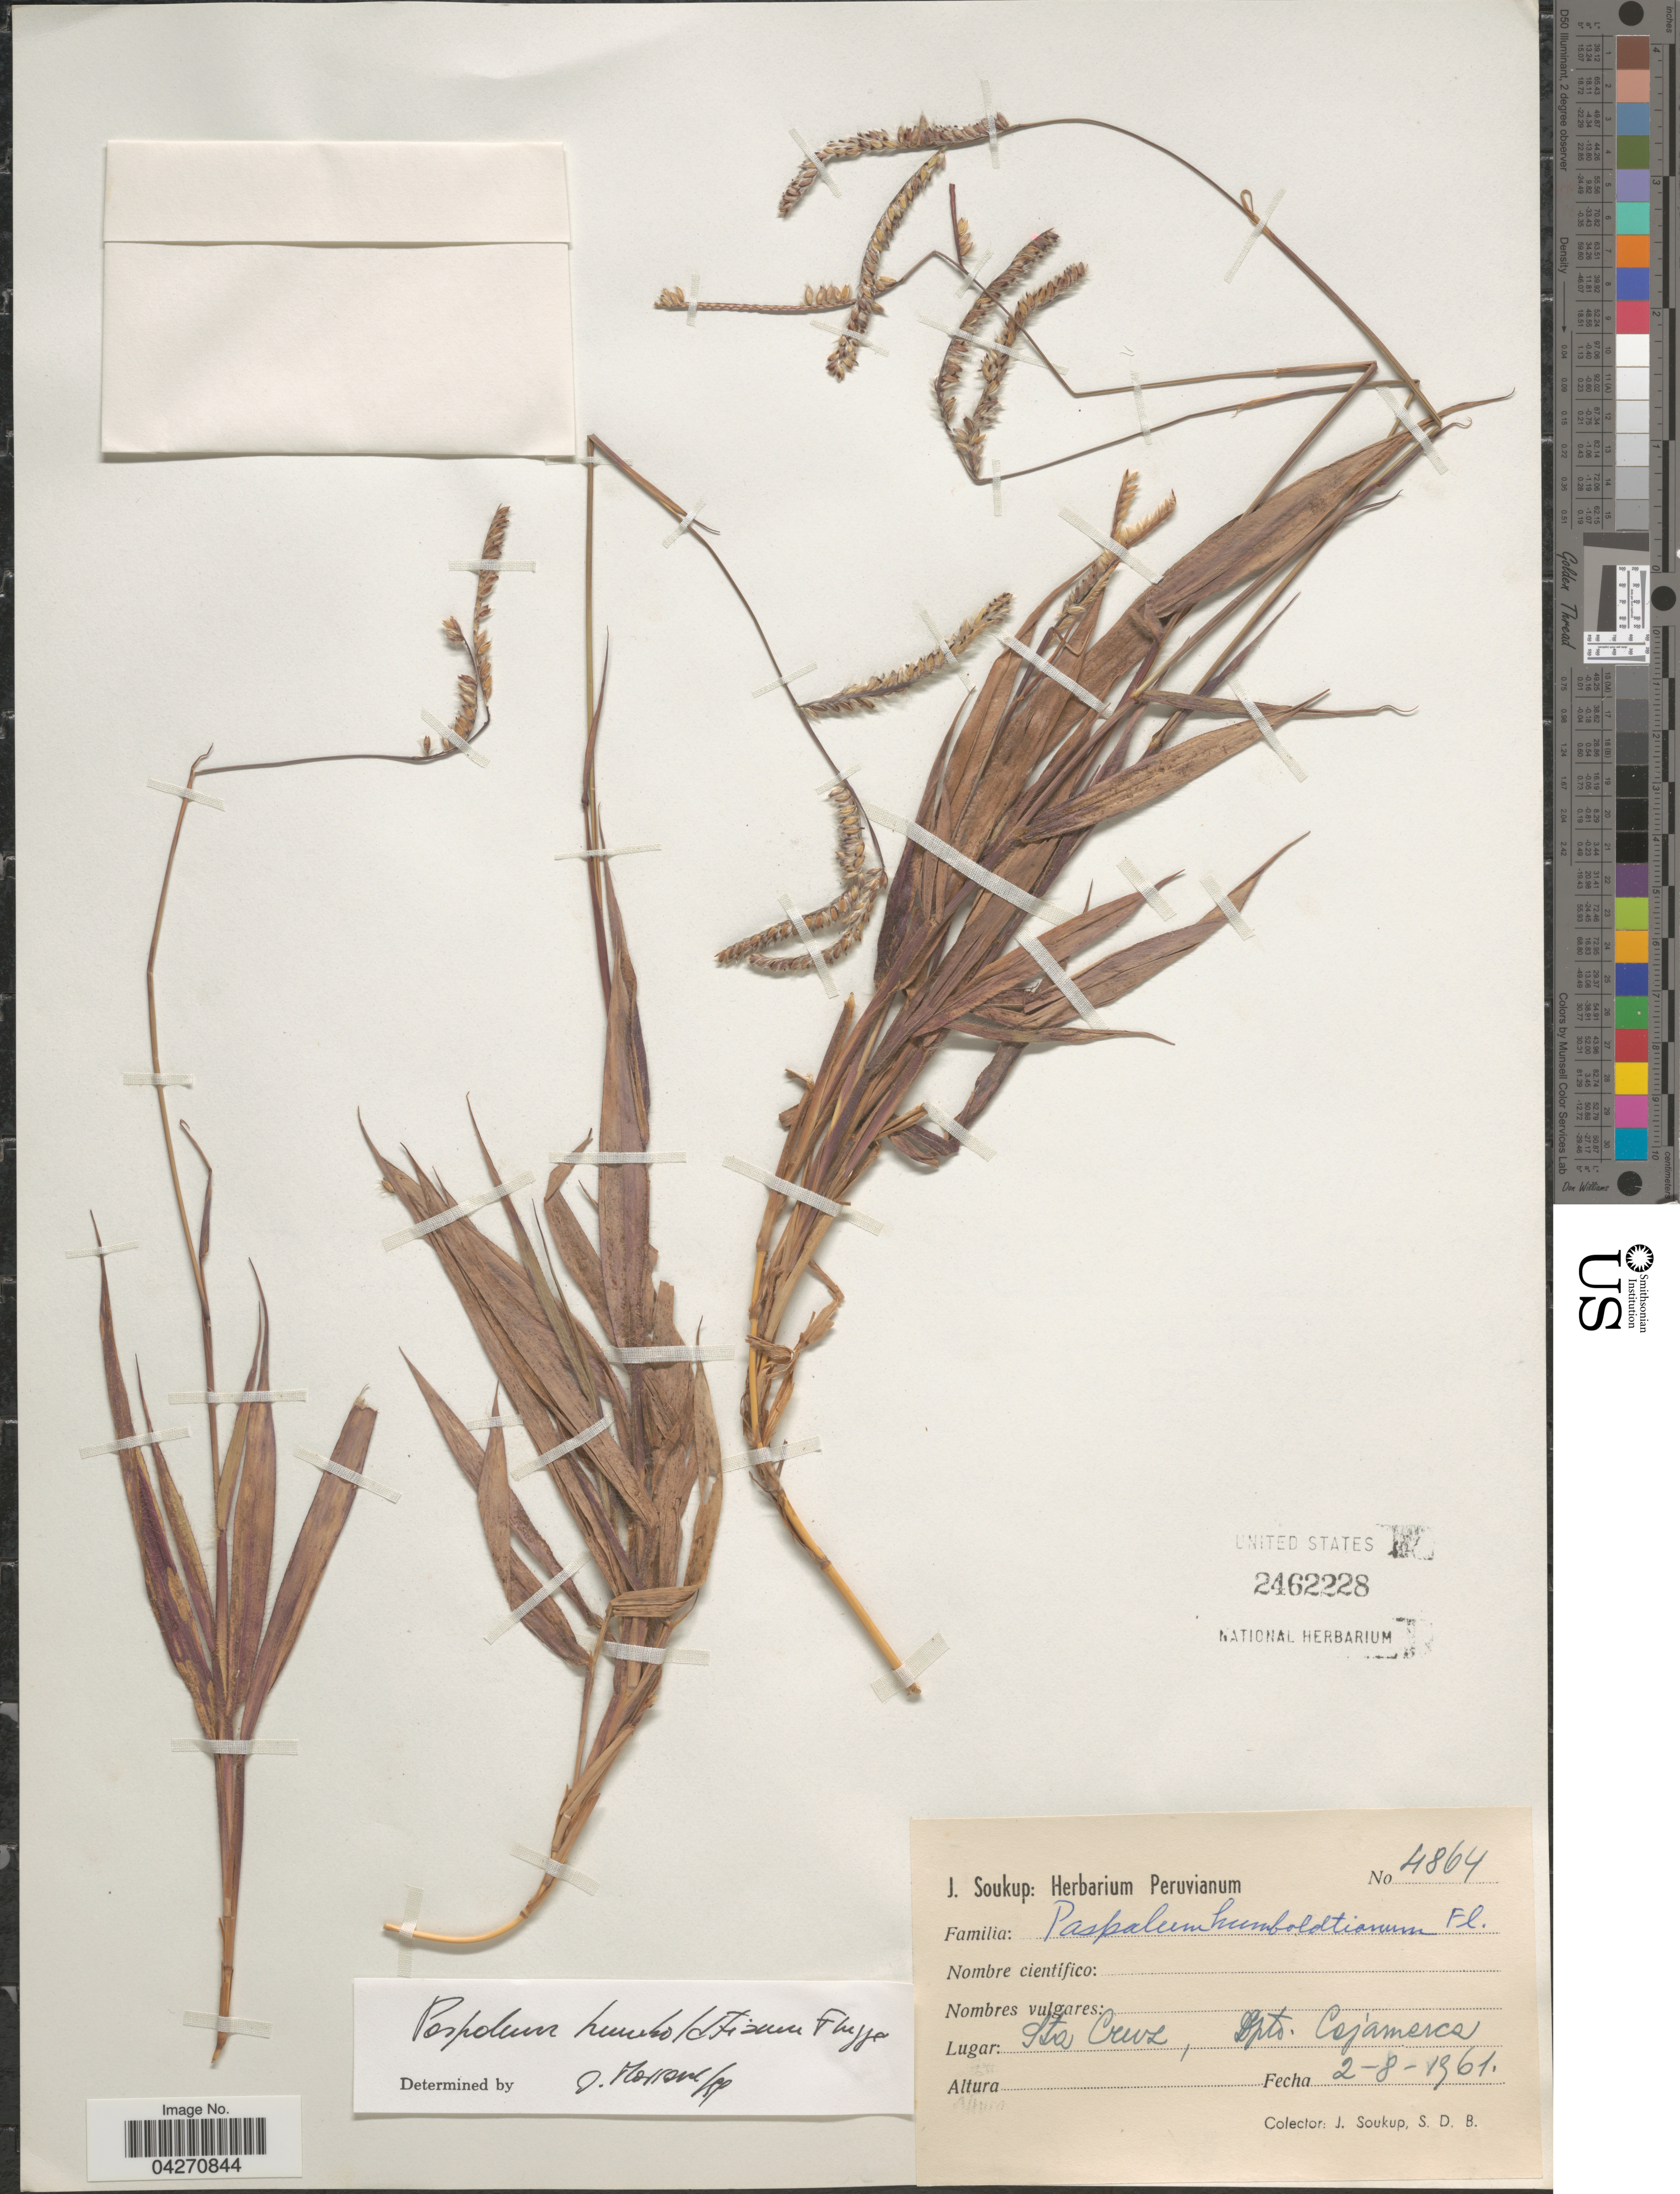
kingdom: Plantae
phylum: Tracheophyta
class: Liliopsida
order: Poales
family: Poaceae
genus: Paspalum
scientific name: Paspalum humboldtianum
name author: Flüggé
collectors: J. Soukup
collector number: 4864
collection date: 1961-08-02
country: Peru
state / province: Cajamarca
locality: Sta Cruz.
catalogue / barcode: US 2462228